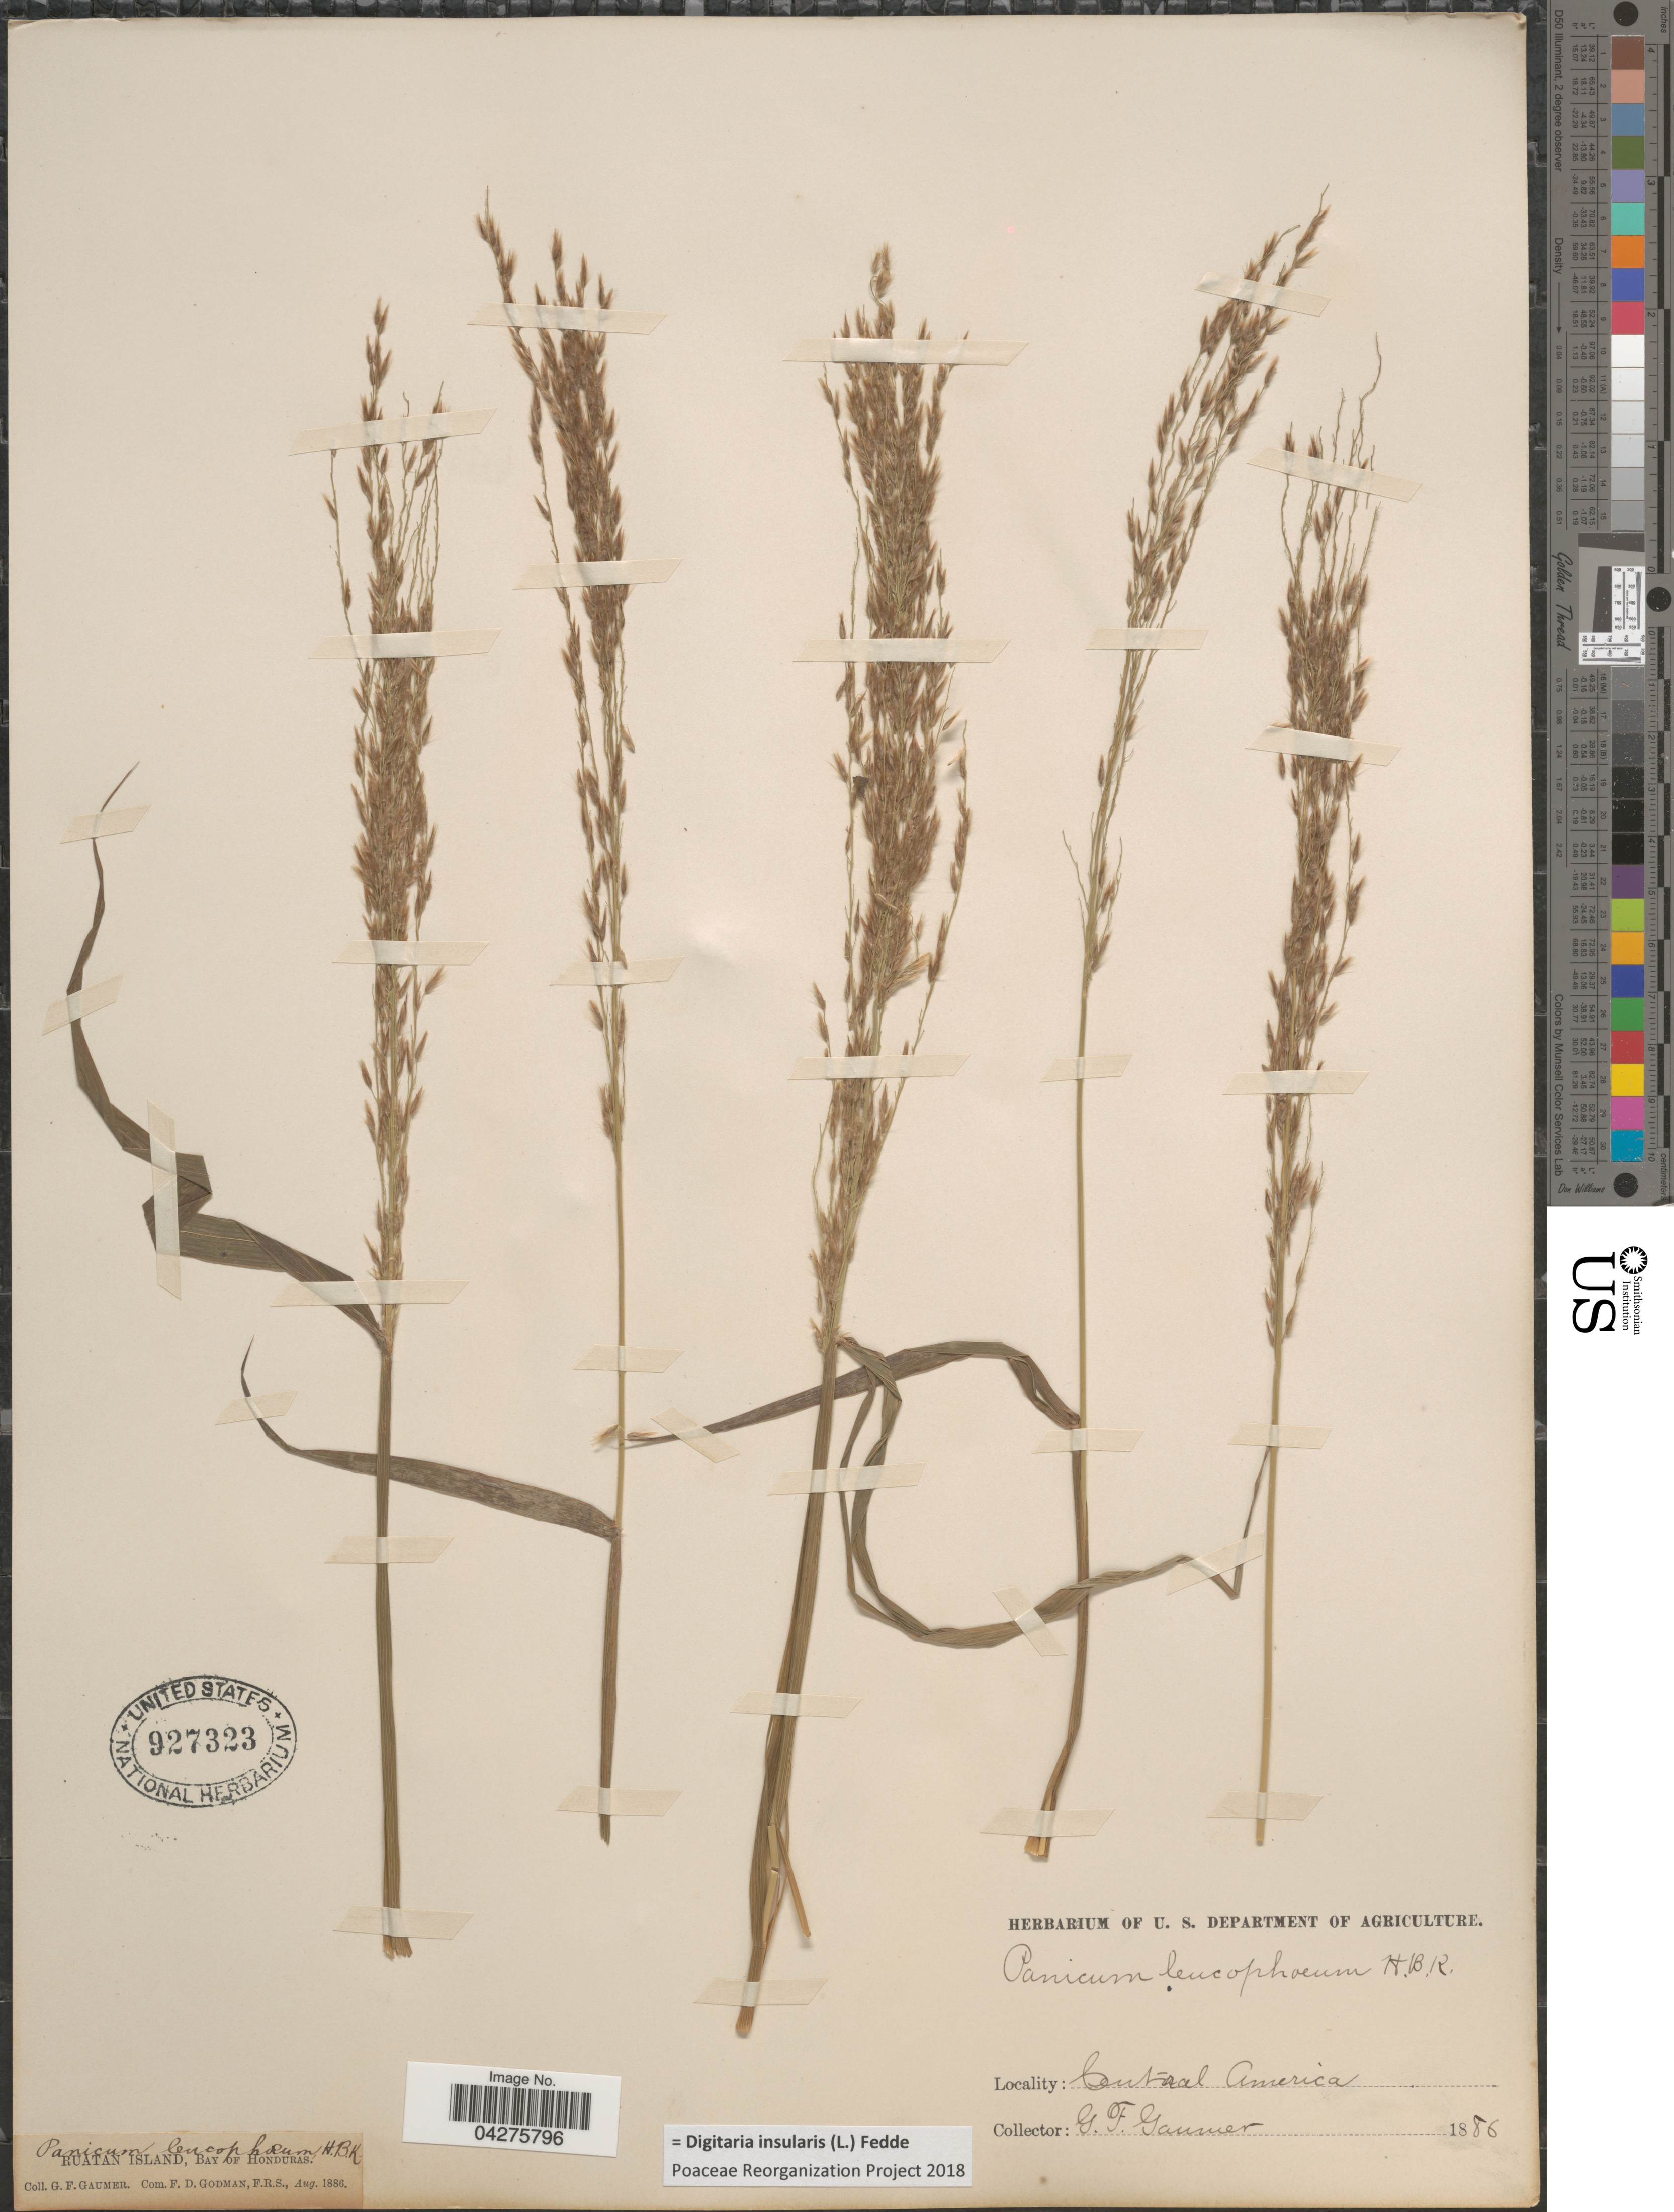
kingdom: Plantae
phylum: Tracheophyta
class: Liliopsida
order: Poales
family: Poaceae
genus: Digitaria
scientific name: Digitaria insularis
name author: (L.) Fedde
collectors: G. F. Gaumer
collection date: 1886-08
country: Honduras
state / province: Islas de la Bahía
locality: Ruatan Island, Bay of Honduras.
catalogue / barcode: US 927323